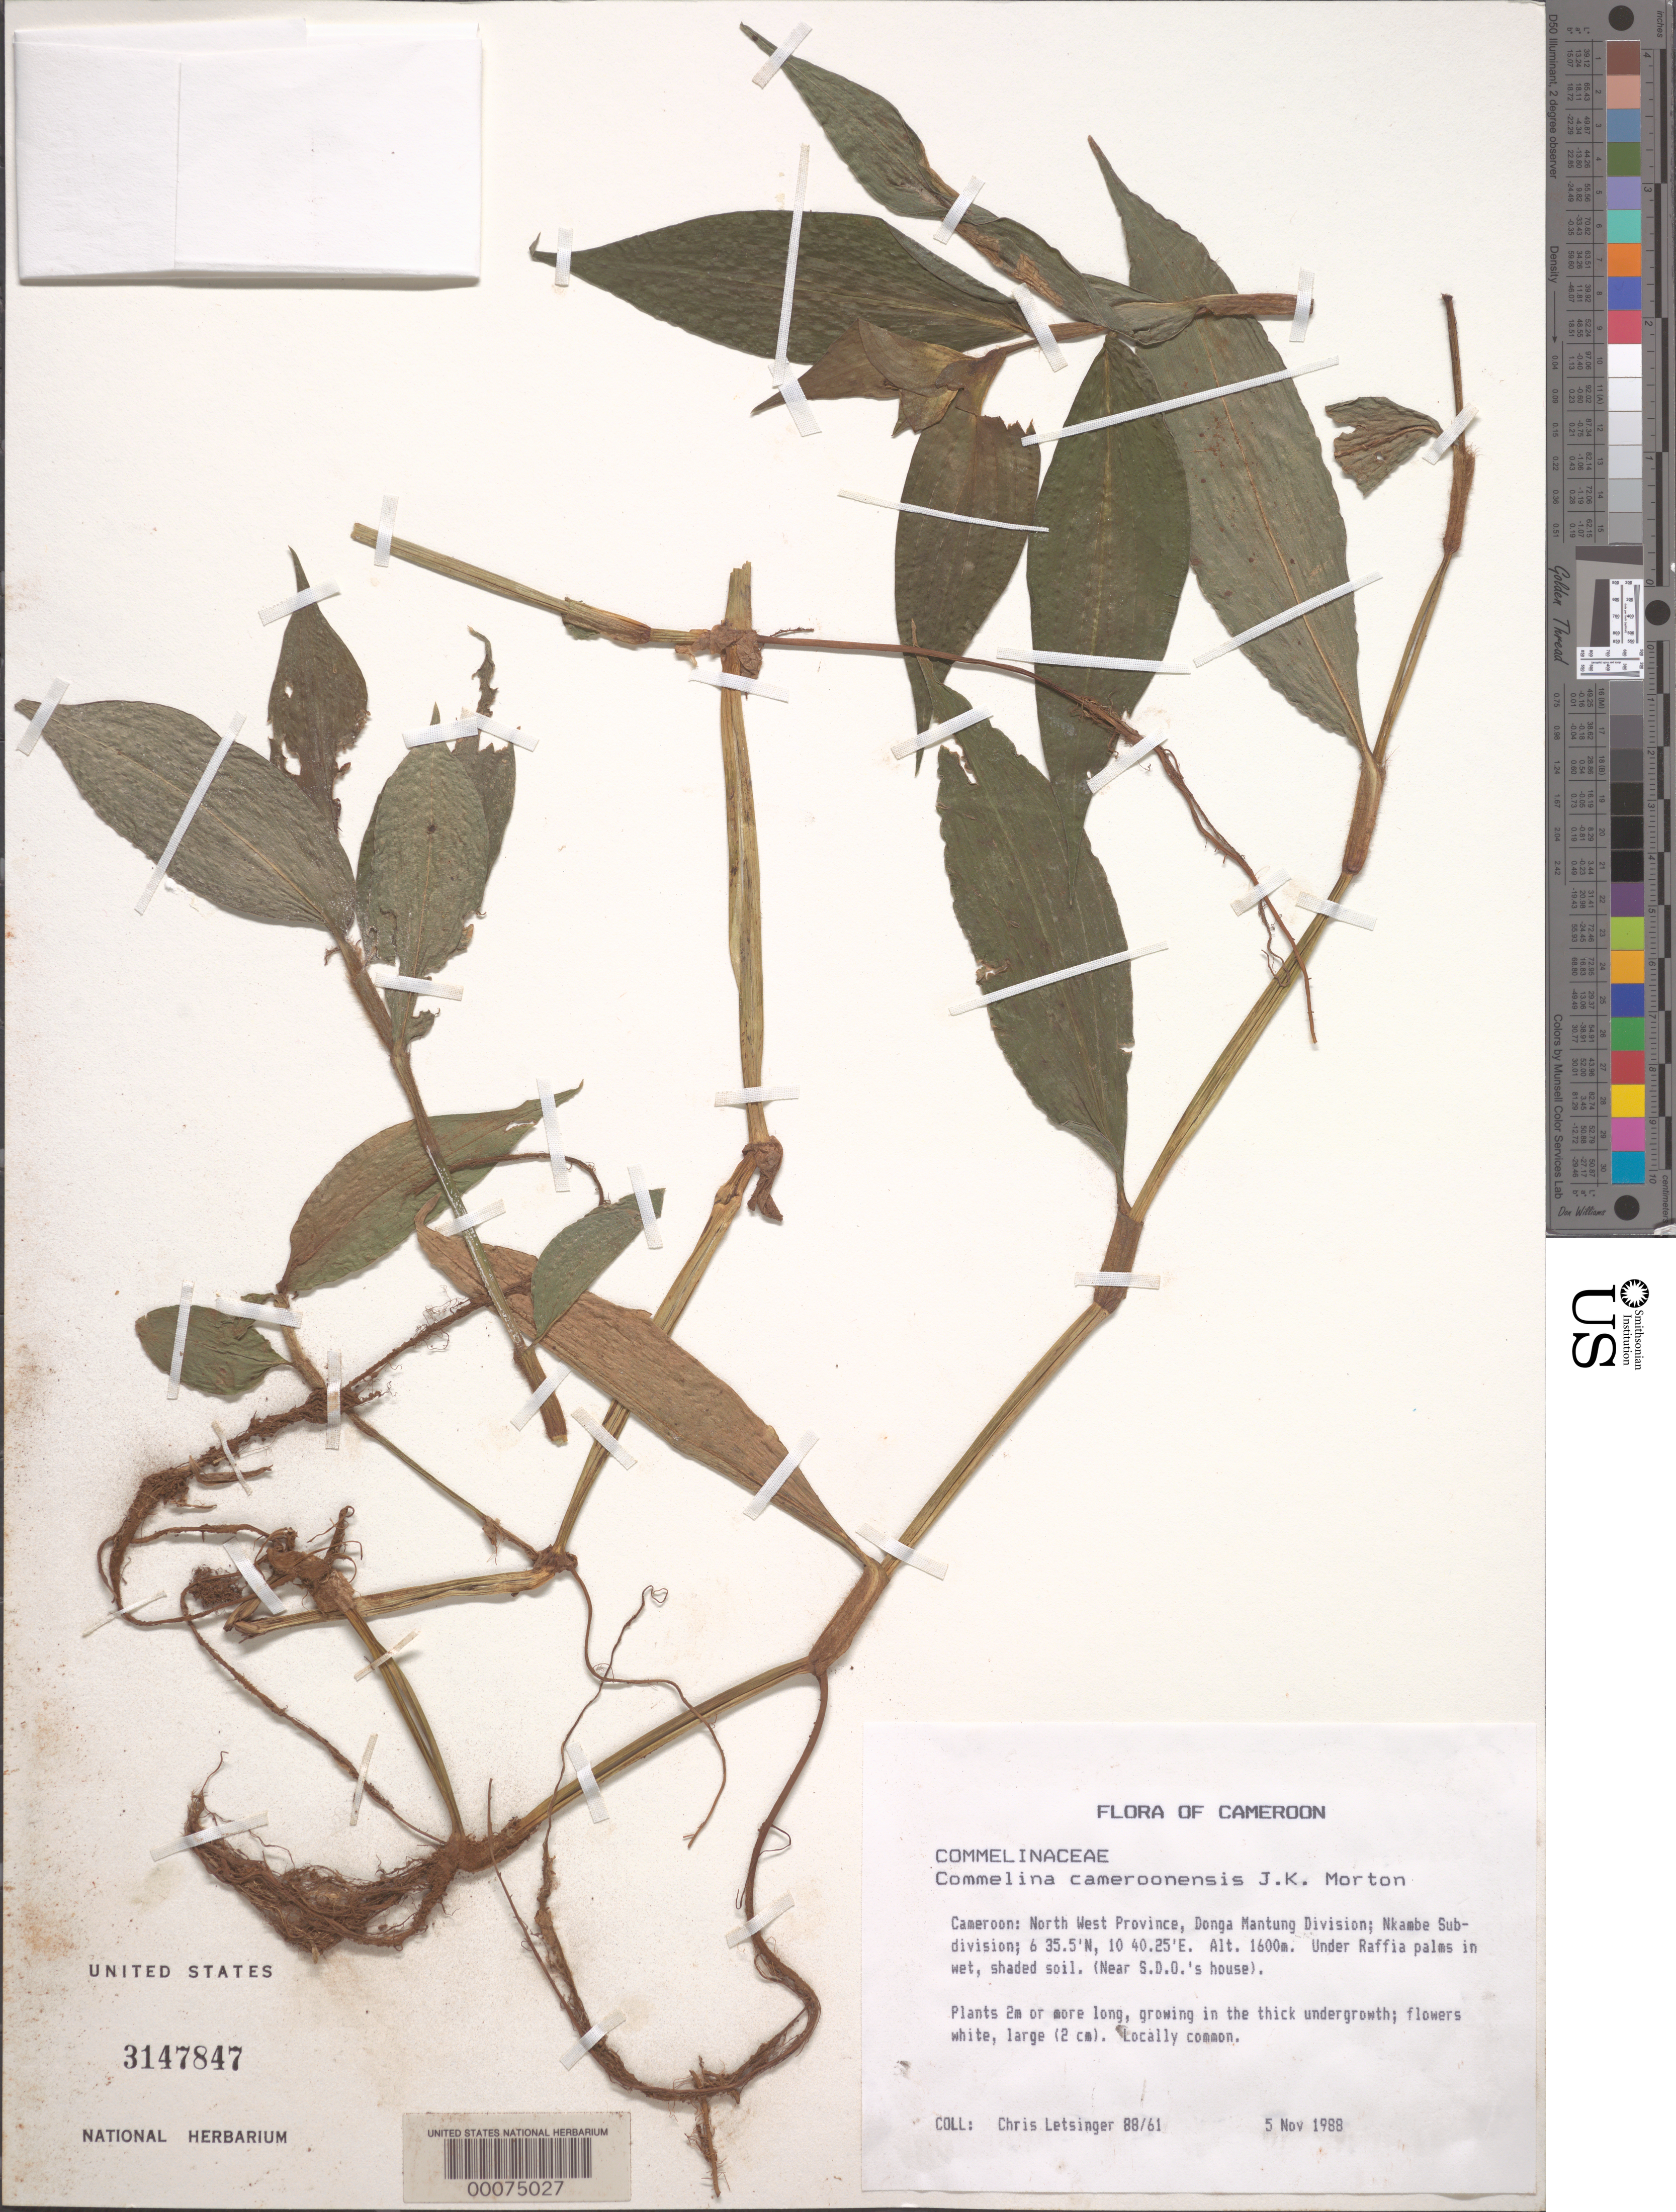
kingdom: Plantae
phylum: Tracheophyta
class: Liliopsida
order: Commelinales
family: Commelinaceae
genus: Commelina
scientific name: Commelina cameroonensis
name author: J.K. Morton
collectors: C. Letsinger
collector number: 88/61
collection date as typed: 05 Nov 1988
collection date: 1988-11-05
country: Cameroon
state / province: Nord-ouest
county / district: Donga-mantung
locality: Nkambe subdivision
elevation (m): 1600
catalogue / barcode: US 3147847